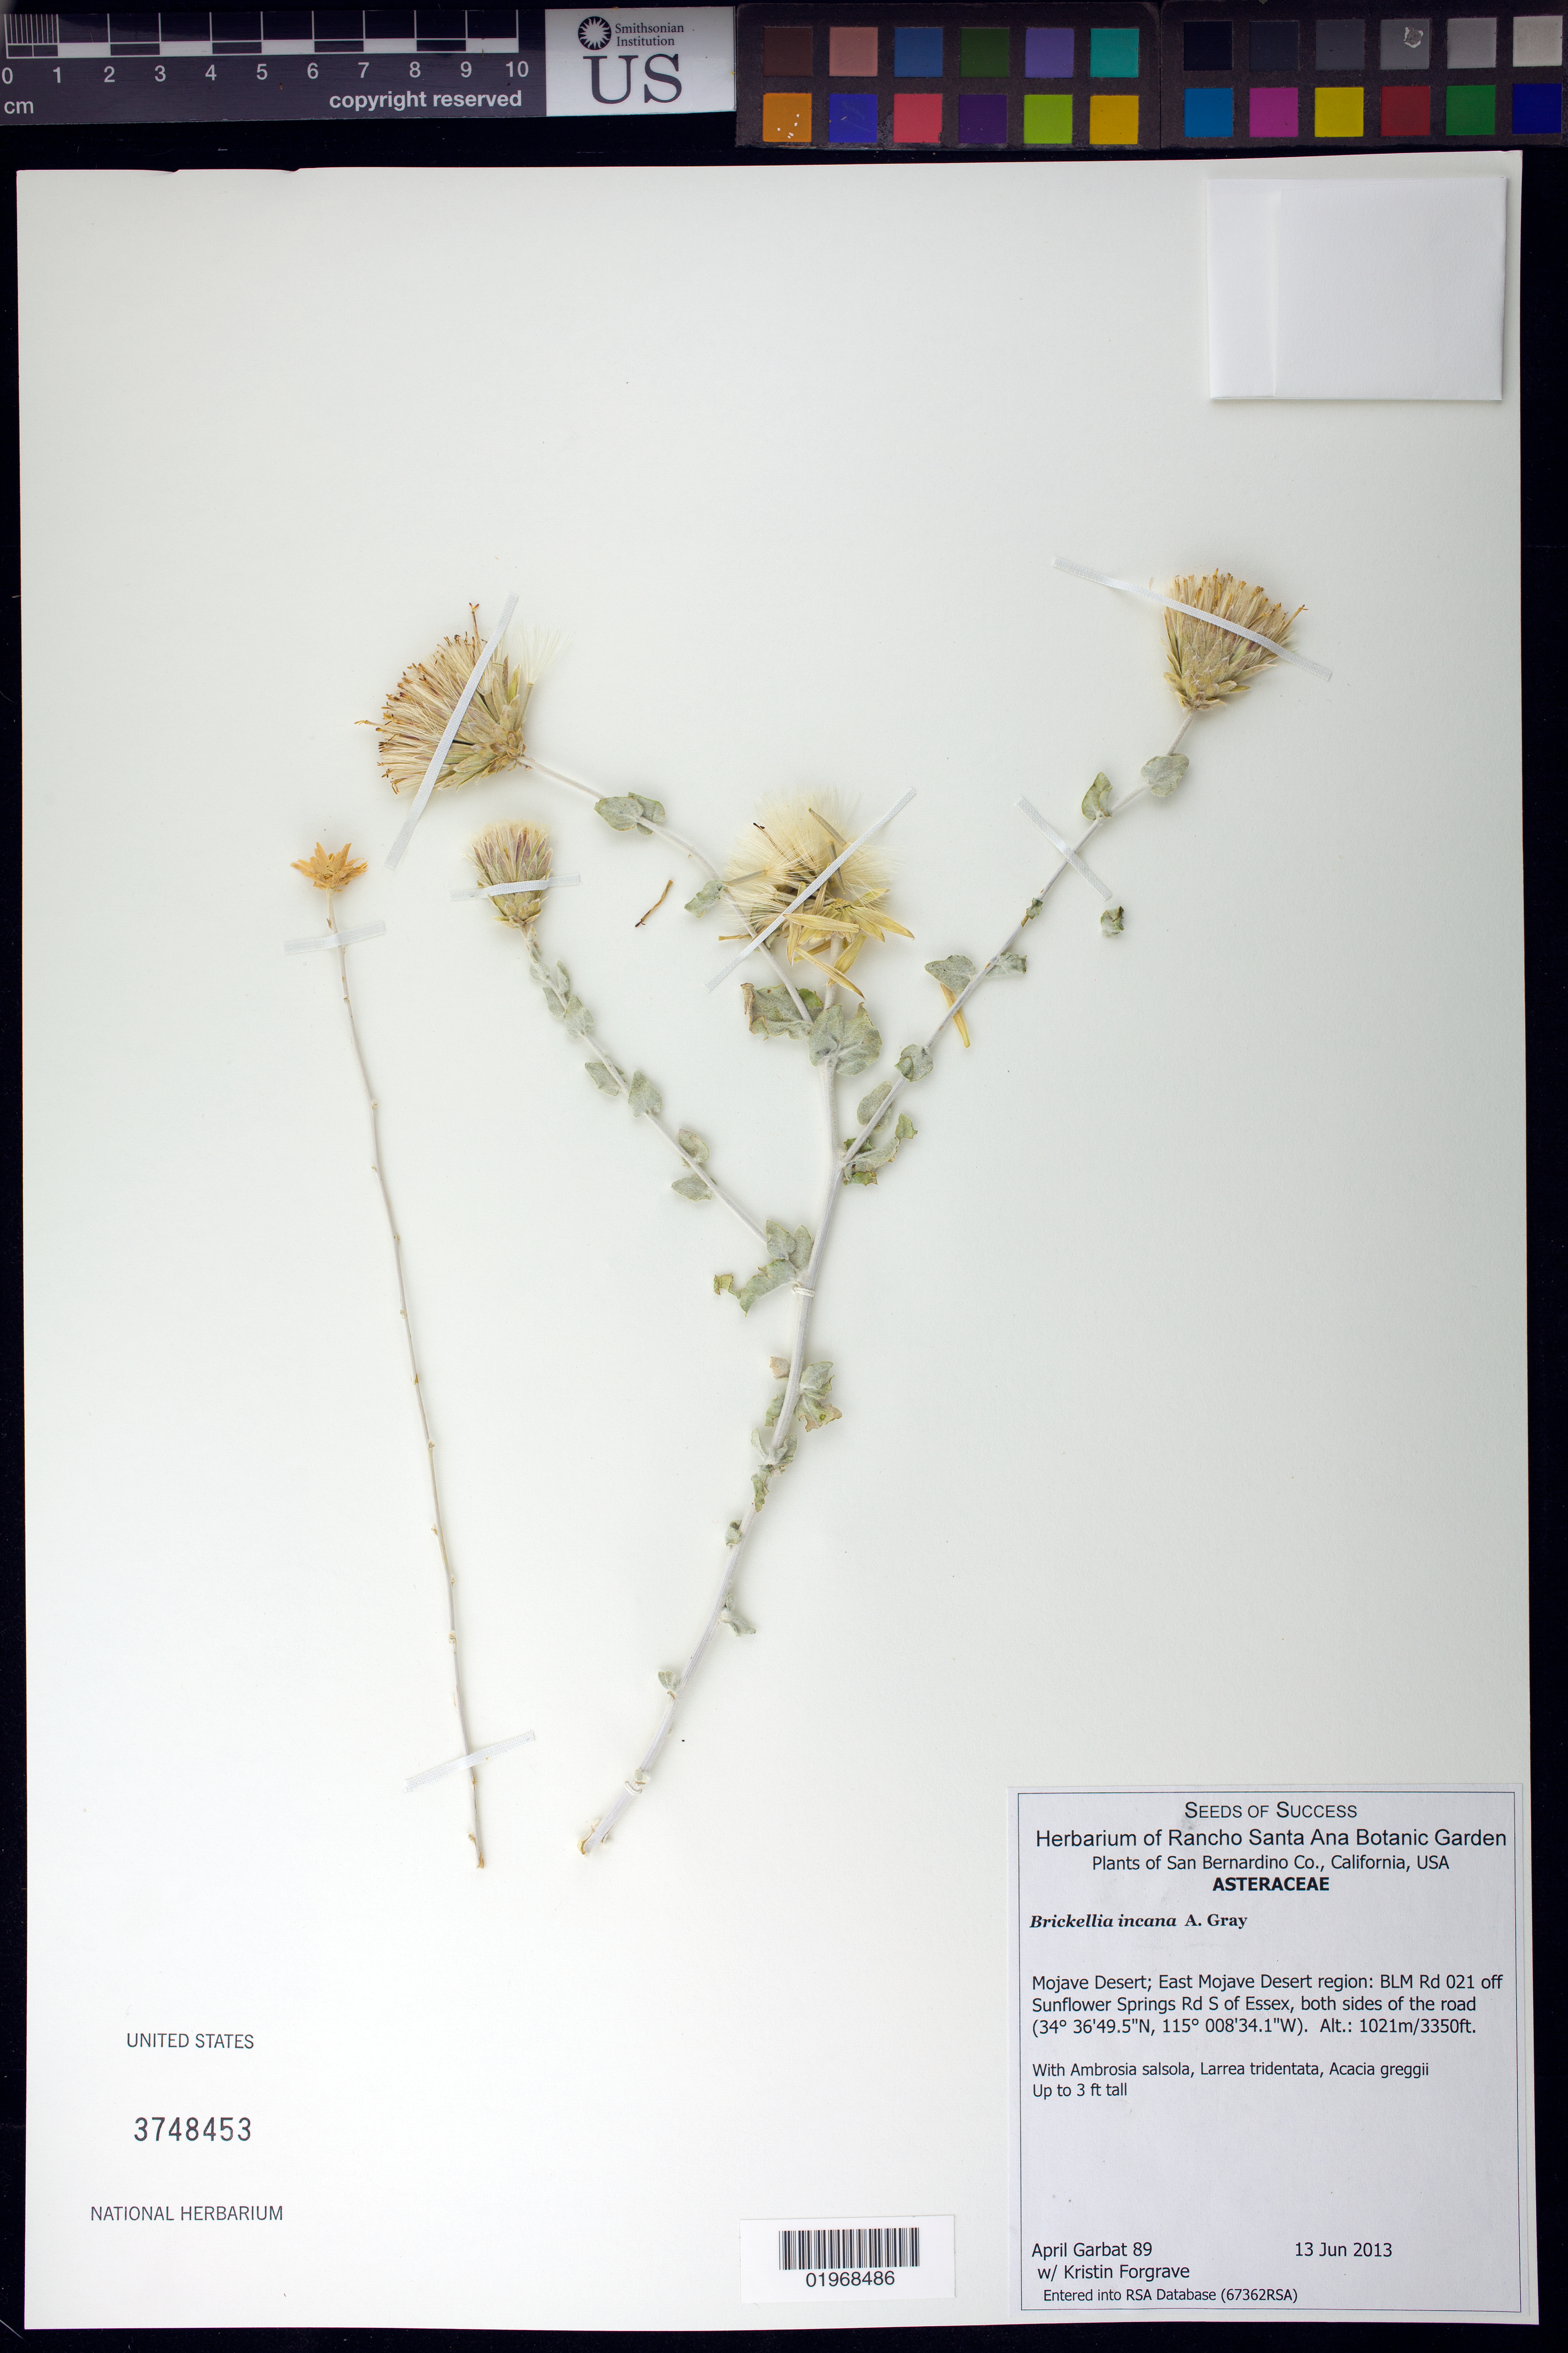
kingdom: Plantae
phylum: Tracheophyta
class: Magnoliopsida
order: Asterales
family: Asteraceae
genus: Brickellia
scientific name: Brickellia incana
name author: A. Gray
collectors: A. Garbat & K. Forgrave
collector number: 89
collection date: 2013-06-13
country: United States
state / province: California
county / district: San Bernardino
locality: Mojave Desert, BLM Rd 021 off Sunflower Springs Rd S of Essex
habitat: With Ambrosia salsola, Larrea tridentata, Acacia greggii.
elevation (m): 1021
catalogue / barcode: US 3748453